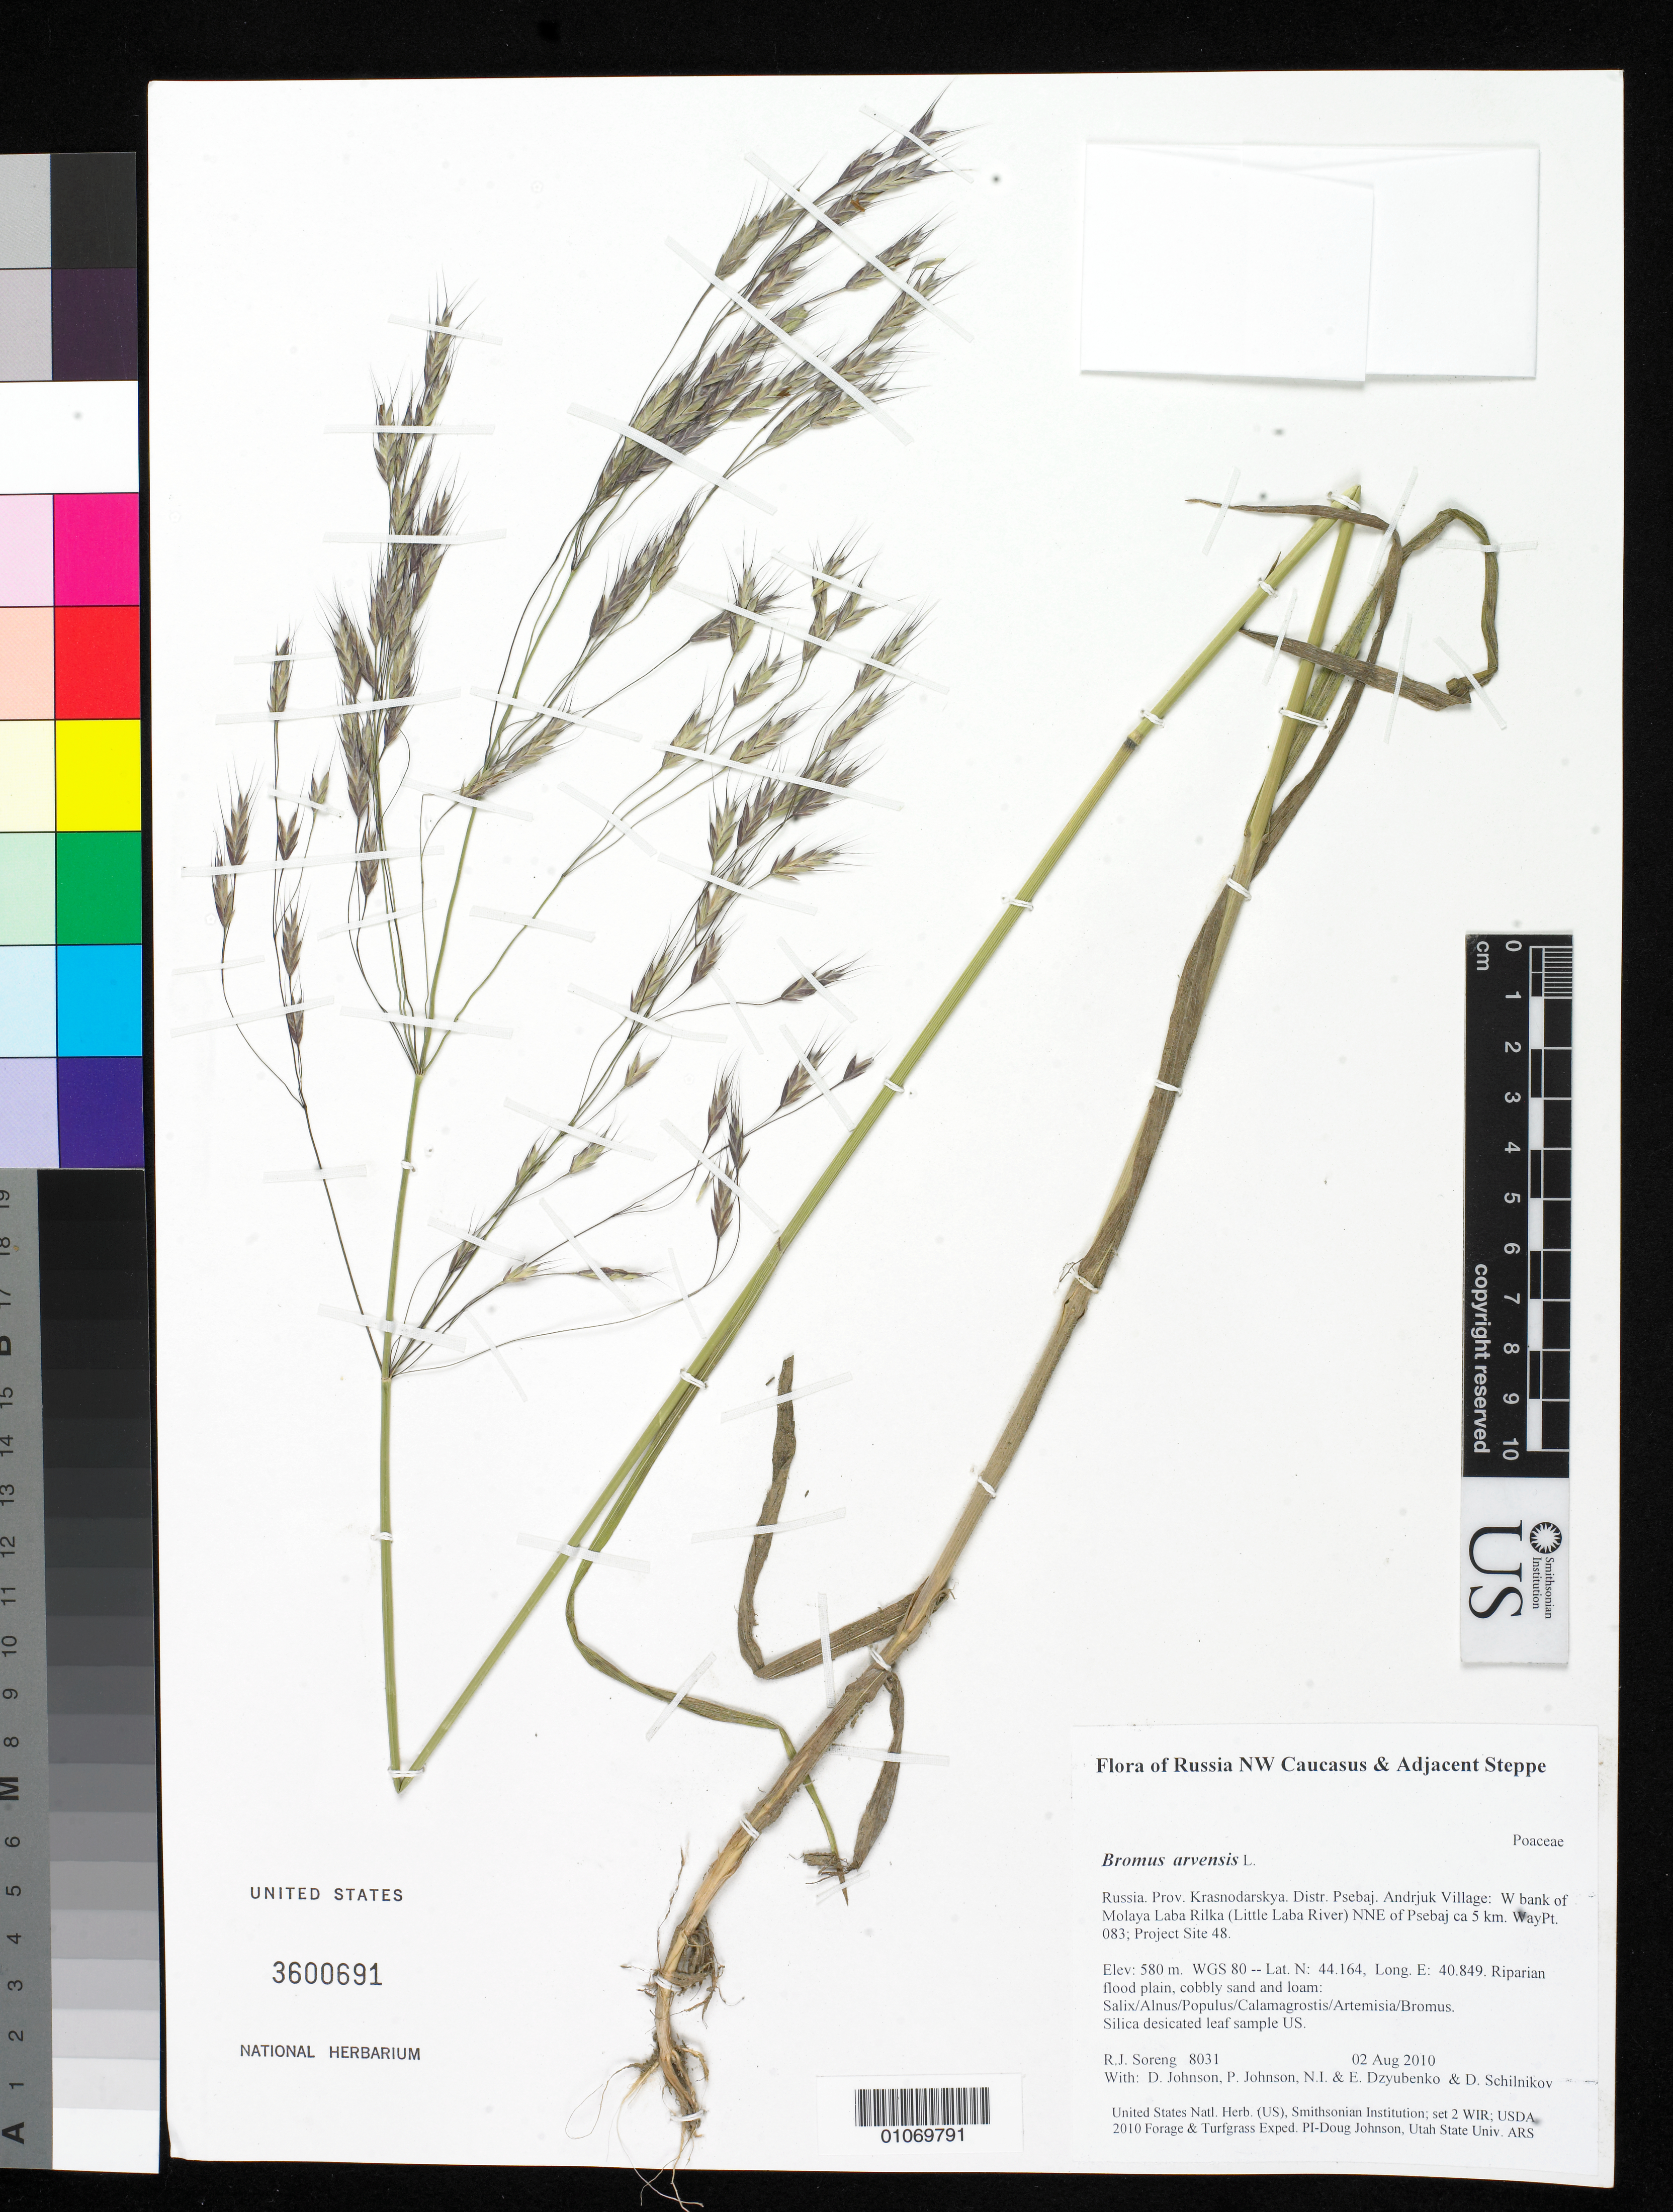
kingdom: Plantae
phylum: Tracheophyta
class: Liliopsida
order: Poales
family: Poaceae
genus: Bromus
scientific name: Bromus arvensis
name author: L.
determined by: Soreng, Robert J., Research Associate (BOT), Smithsonian Institution - National Museum of Natural History (UNITED STATES)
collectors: R. J. Soreng, D. Johnson, P. Johnson, N. Dzyubenko, E. Dzyubenko & D. Schilnikov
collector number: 8031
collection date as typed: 02 Aug 2010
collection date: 2010-08-02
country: Russian Federation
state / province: Krasnodar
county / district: Psebaj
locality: Andrjuk Village: W bank of Molaya Laba Rilka (Little Laba River) NNE of Psebaj ca 5 km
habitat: Riparian flood plain, cobbly sand and loam: Salix/Alnus/Populus/Calamagrostis/Artemisia/Bromus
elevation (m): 580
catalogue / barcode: US 3600691